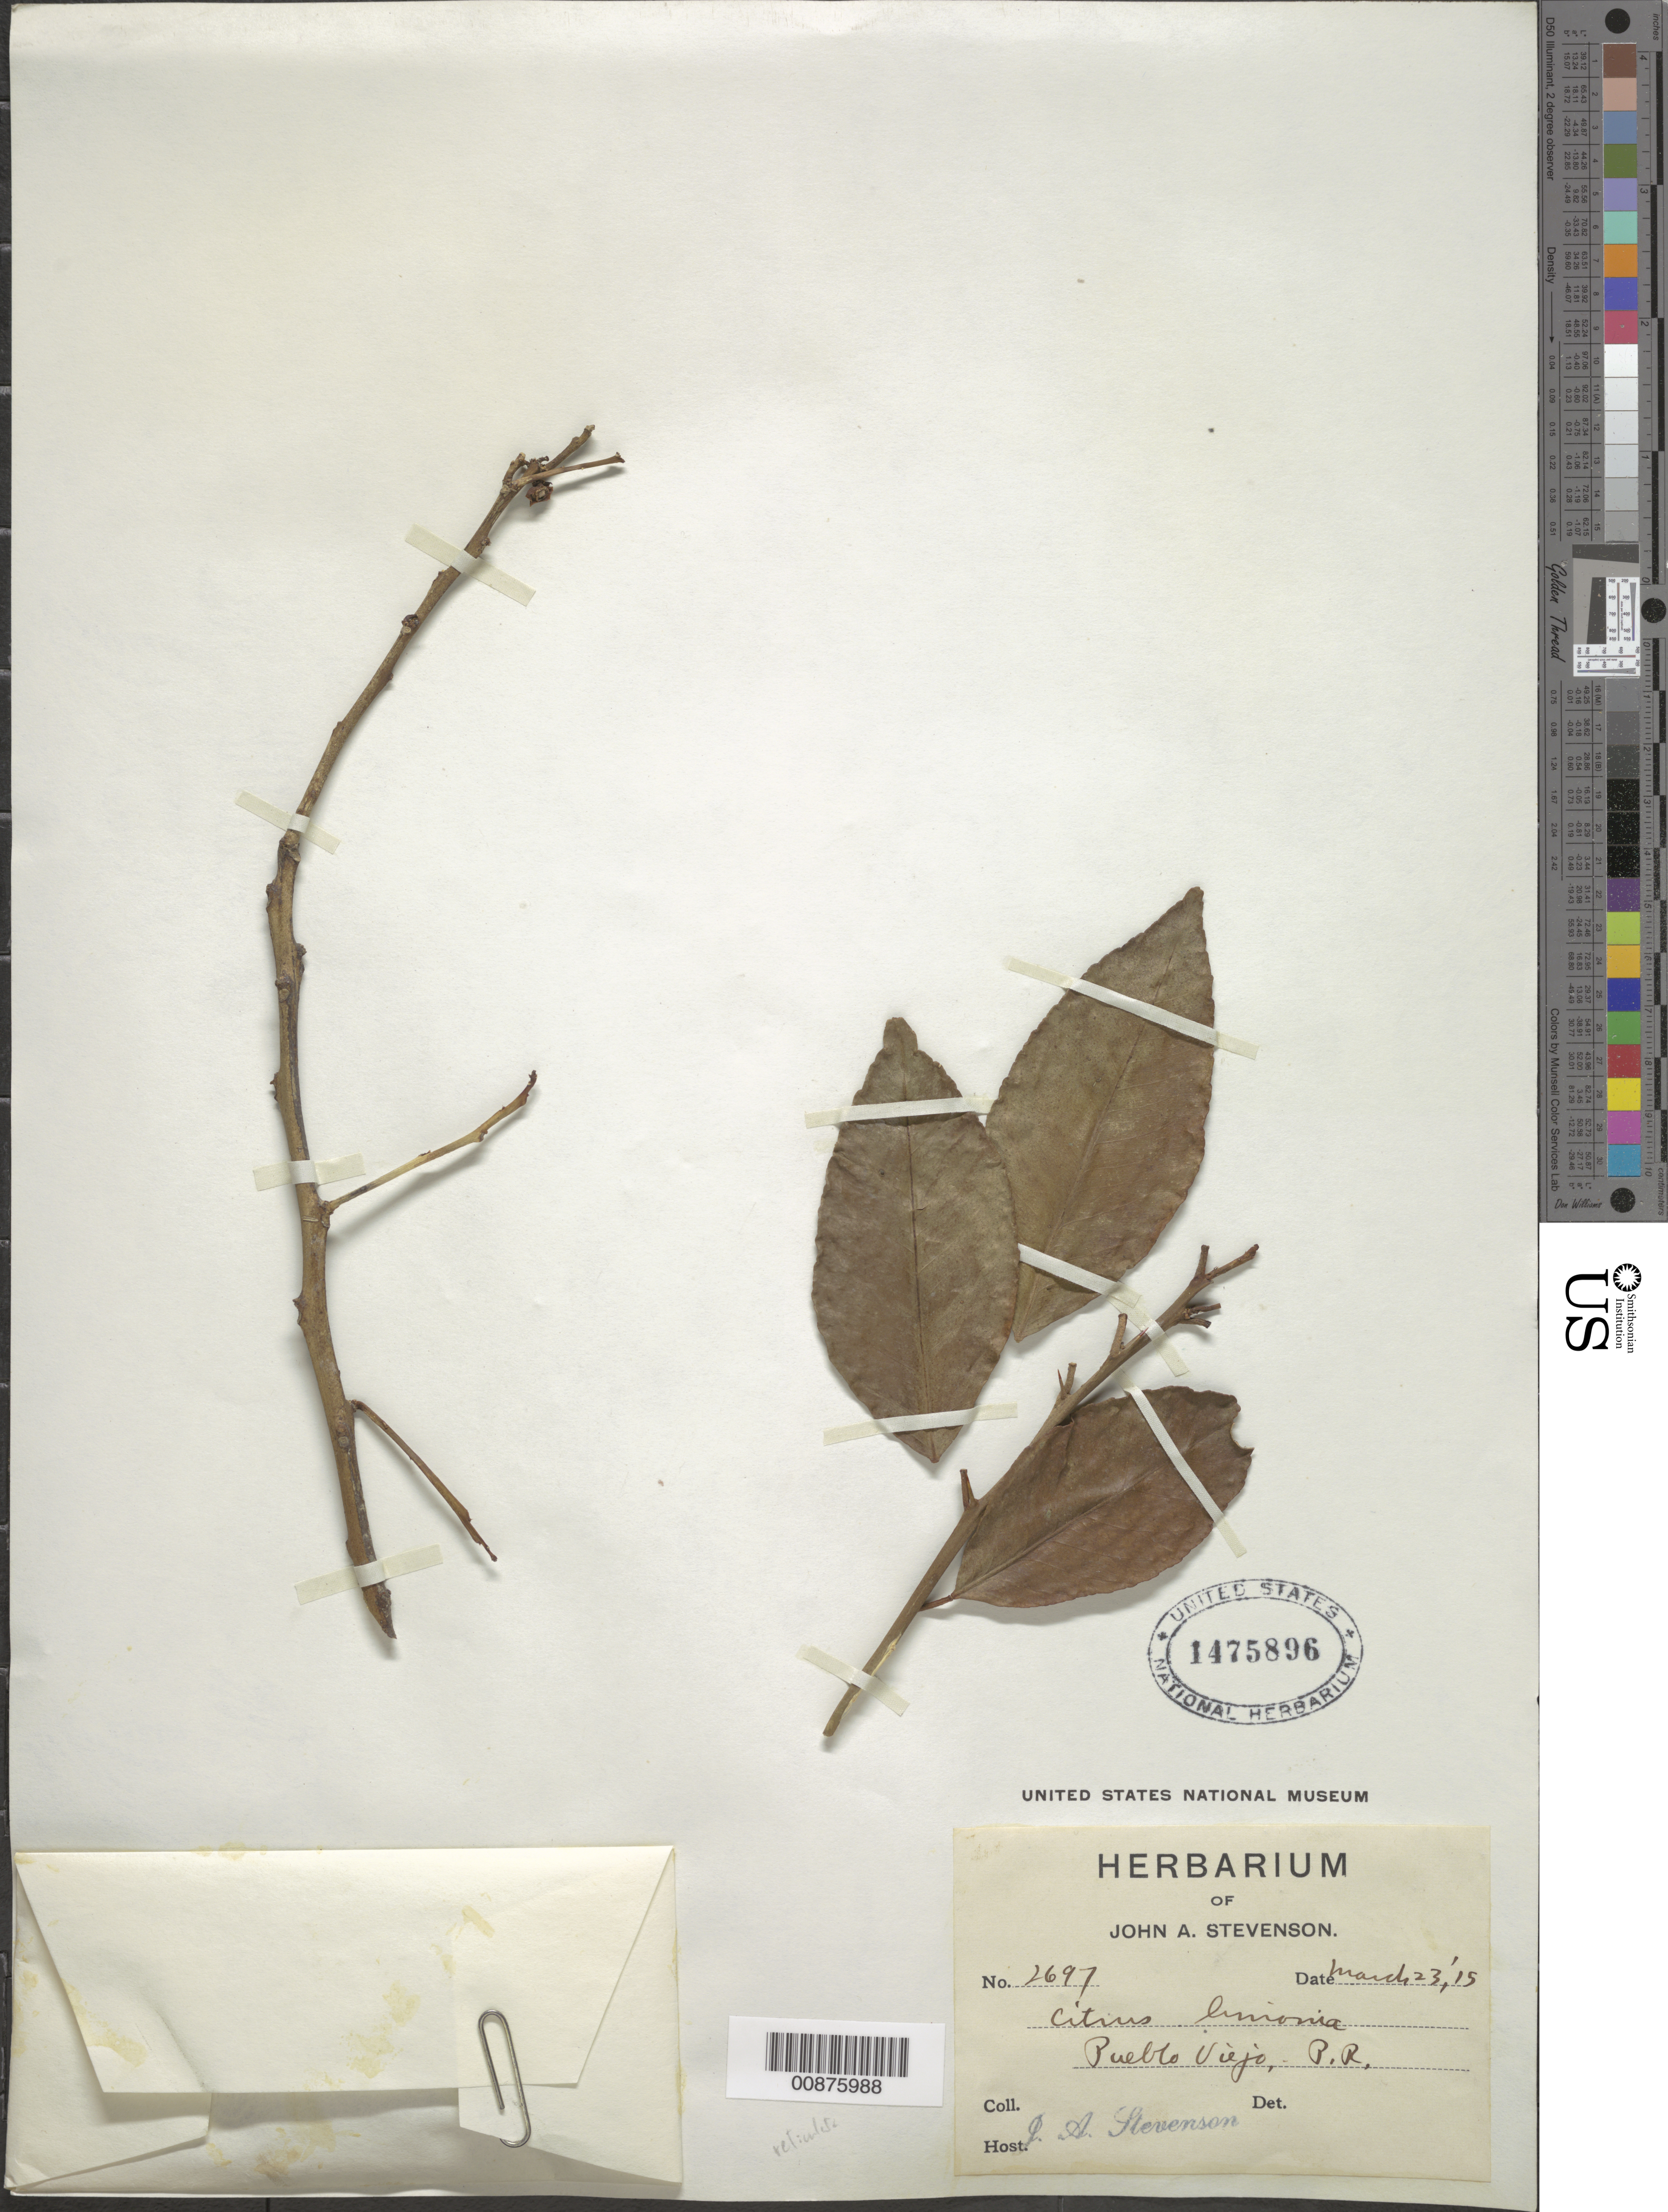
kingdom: Plantae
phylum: Tracheophyta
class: Magnoliopsida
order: Sapindales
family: Rutaceae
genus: Citrus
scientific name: Citrus x limon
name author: (L.) Osbeck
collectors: J. Stevenson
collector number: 2697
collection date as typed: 23 Mar 1915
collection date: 1915-03-23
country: Puerto Rico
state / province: Cataño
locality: Pueblo Viejo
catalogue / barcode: US 1475896